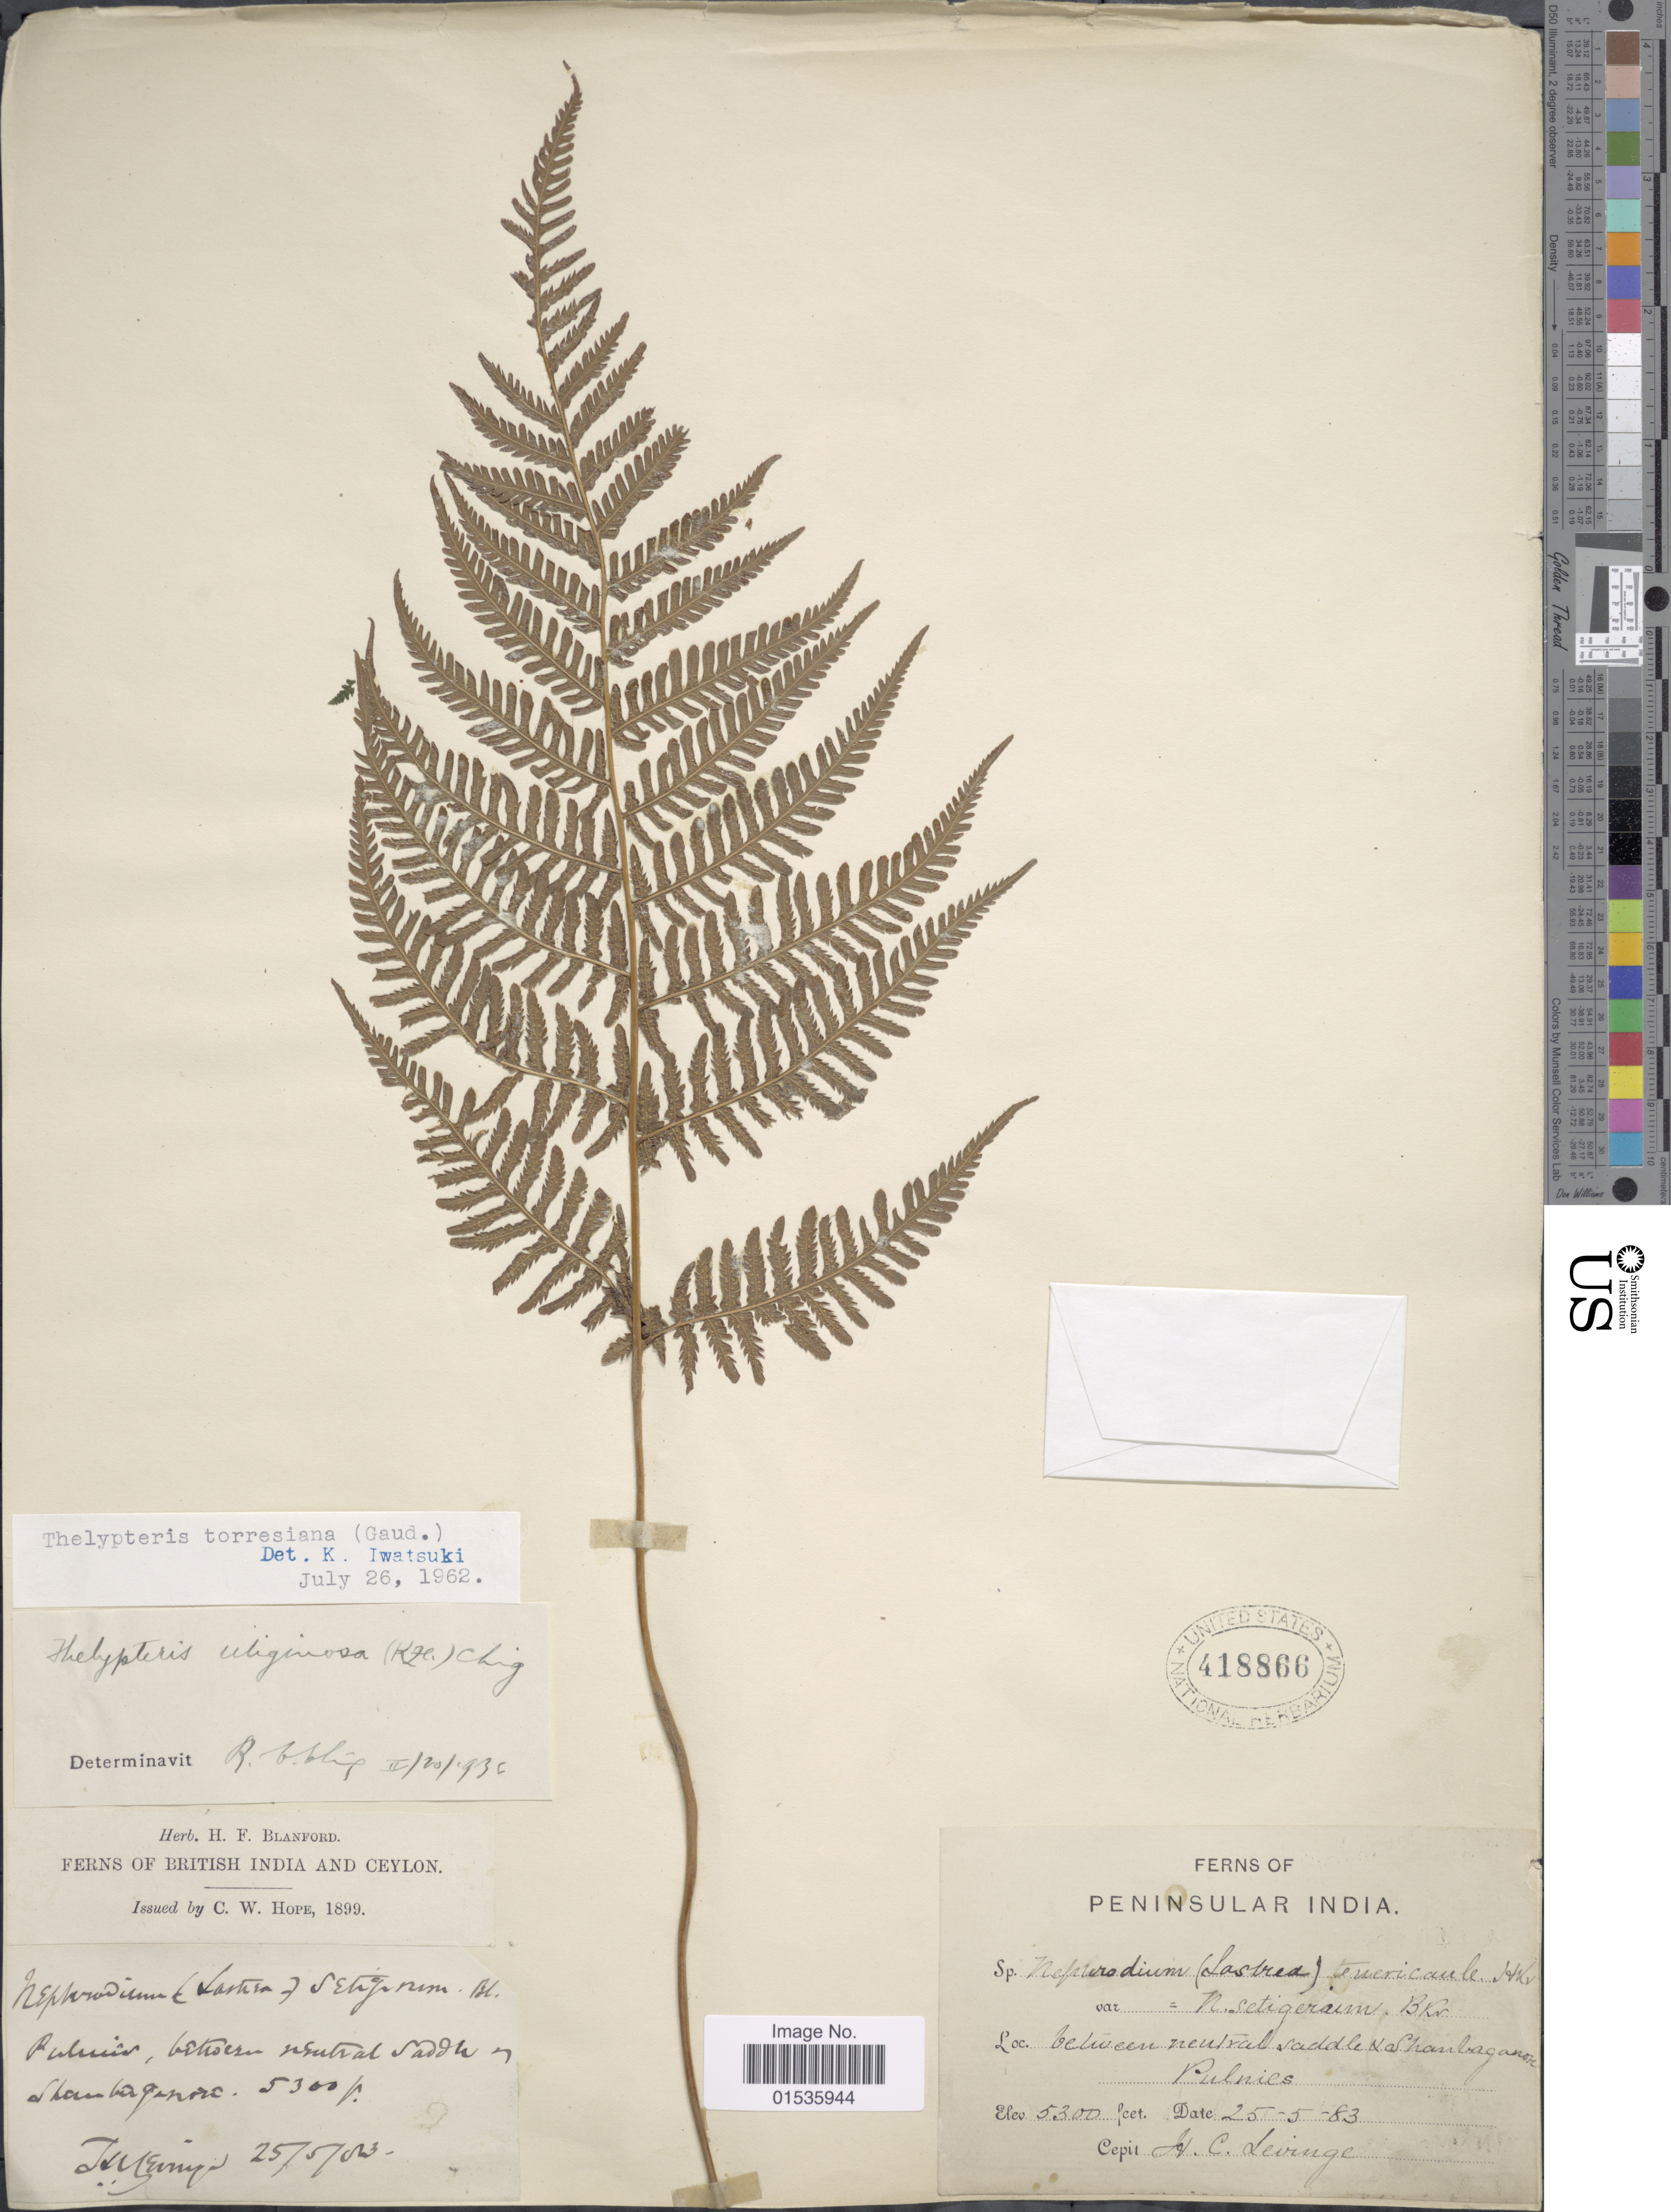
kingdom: Plantae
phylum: Tracheophyta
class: Polypodiopsida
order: Polypodiales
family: Thelypteridaceae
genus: Macrothelypteris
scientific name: Macrothelypteris torresiana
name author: (Gaudich.) Ching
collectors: H. Levinge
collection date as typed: Transcribed d/m/y: 25/5/83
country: India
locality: British India and Ceylon. Between neutral saddle & Shambaganore. [interpreted]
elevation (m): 1615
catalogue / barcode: US 418866